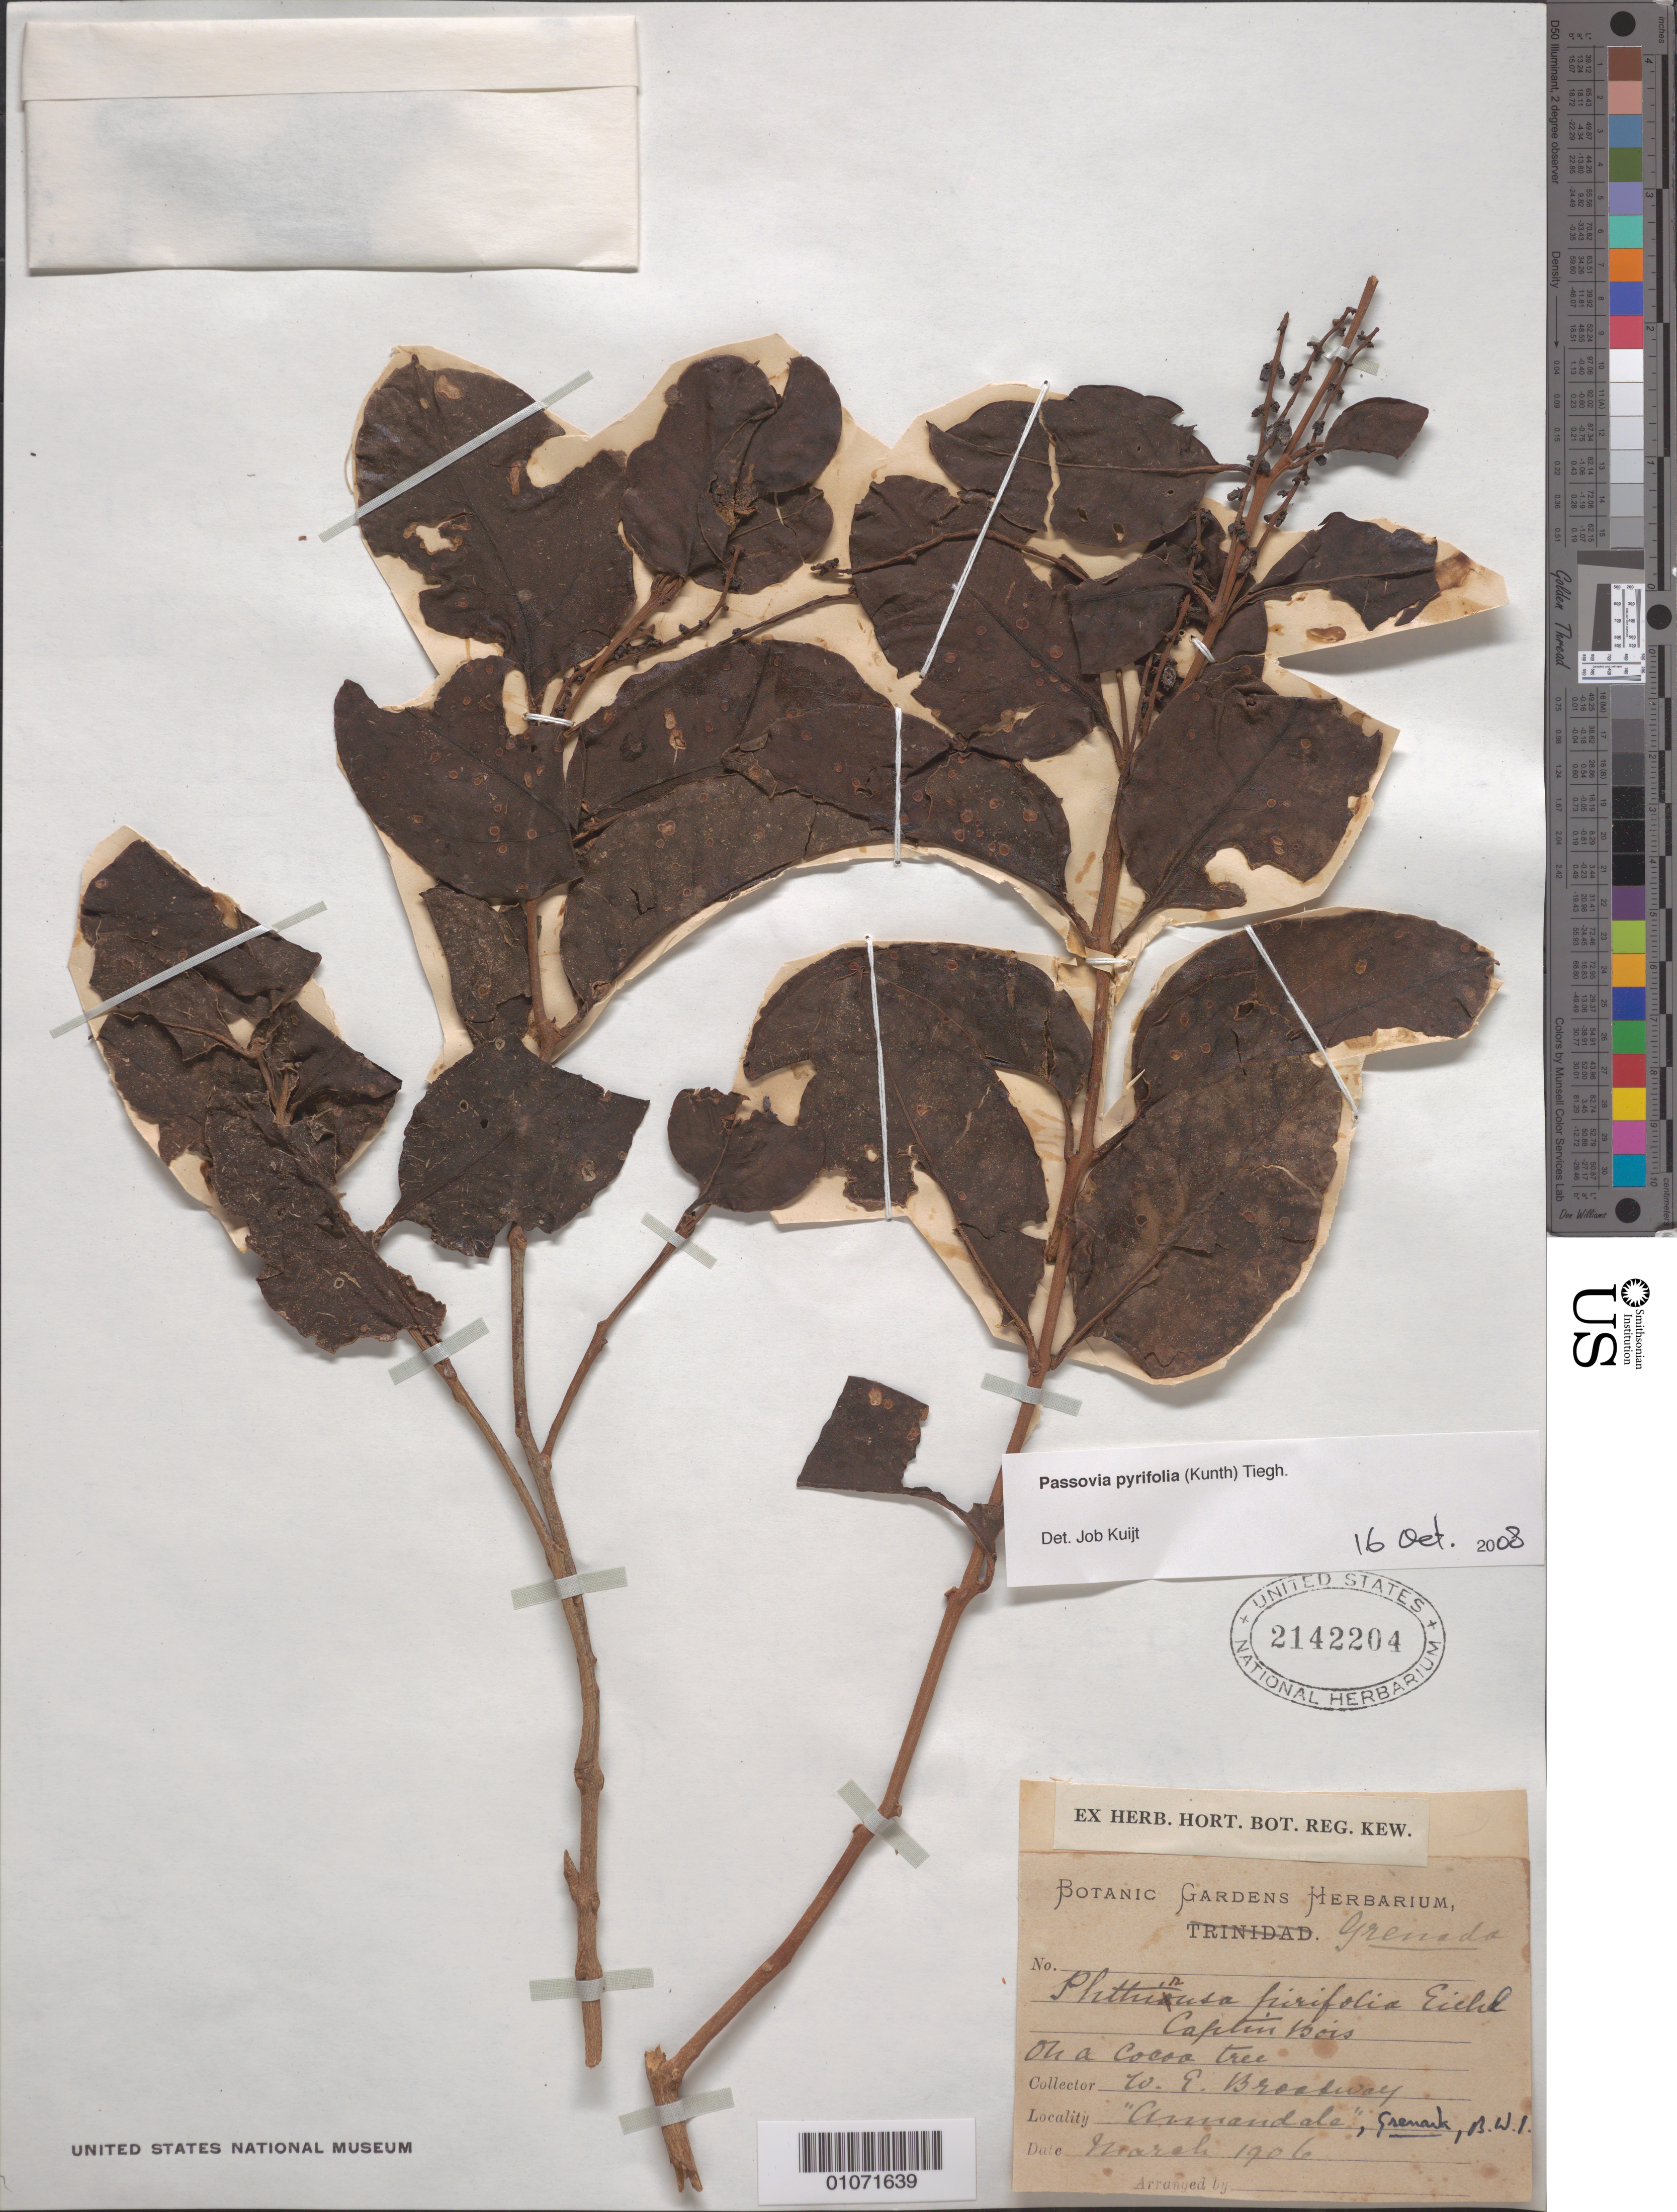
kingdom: Plantae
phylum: Tracheophyta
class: Magnoliopsida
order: Santalales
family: Loranthaceae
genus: Passovia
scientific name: Passovia pyrifolia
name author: (Kunth) Tiegh.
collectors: W. E. Broadway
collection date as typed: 01 Mar 1906 to 31 Mar 1906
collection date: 1906-03-01/1906-03-31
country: Grenada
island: Grenada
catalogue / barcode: US 2142204